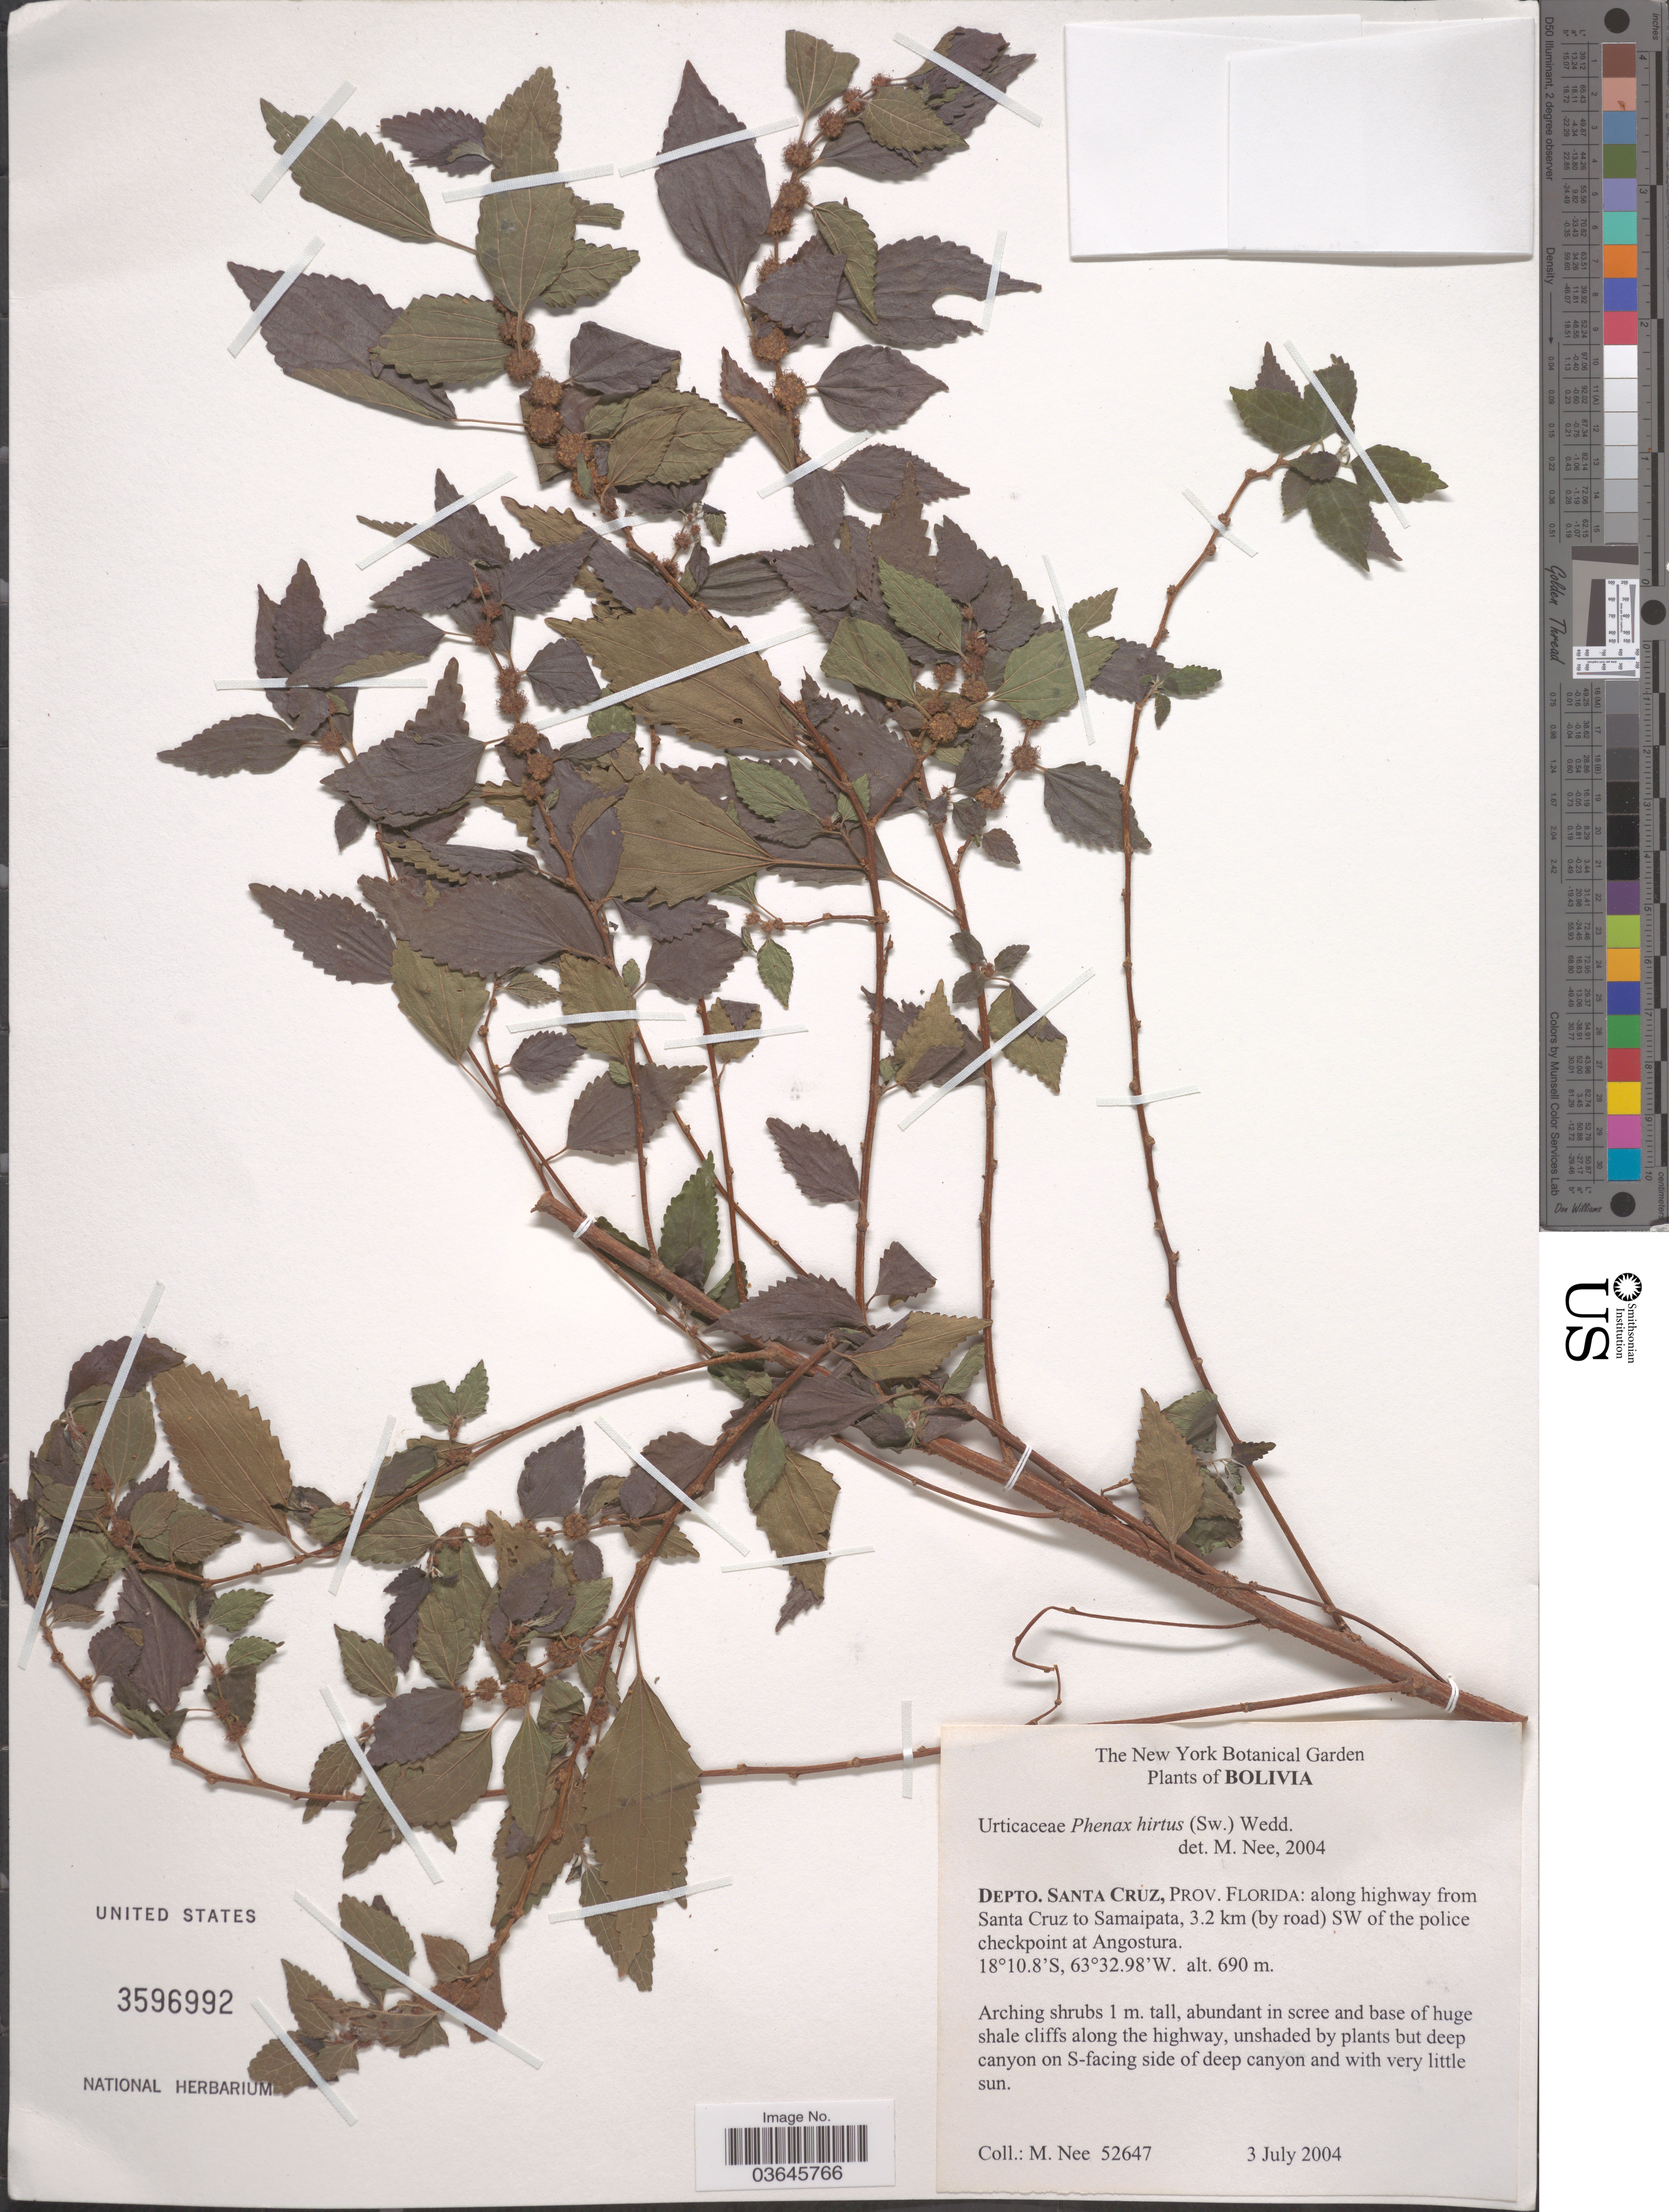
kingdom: Plantae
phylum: Tracheophyta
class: Magnoliopsida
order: Rosales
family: Urticaceae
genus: Phenax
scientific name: Phenax hirtus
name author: (Sw.) Wedd.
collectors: M. Nee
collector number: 52647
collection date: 2004-07-03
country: Bolivia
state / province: Santa Cruz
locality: Depto. Santa Cruz, Prov. Florida: along highway from Santa Cruz to Samaipata, 3.2 km (by road) SW of the police checkpoint at Angostura.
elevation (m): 690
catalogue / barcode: US 3596992